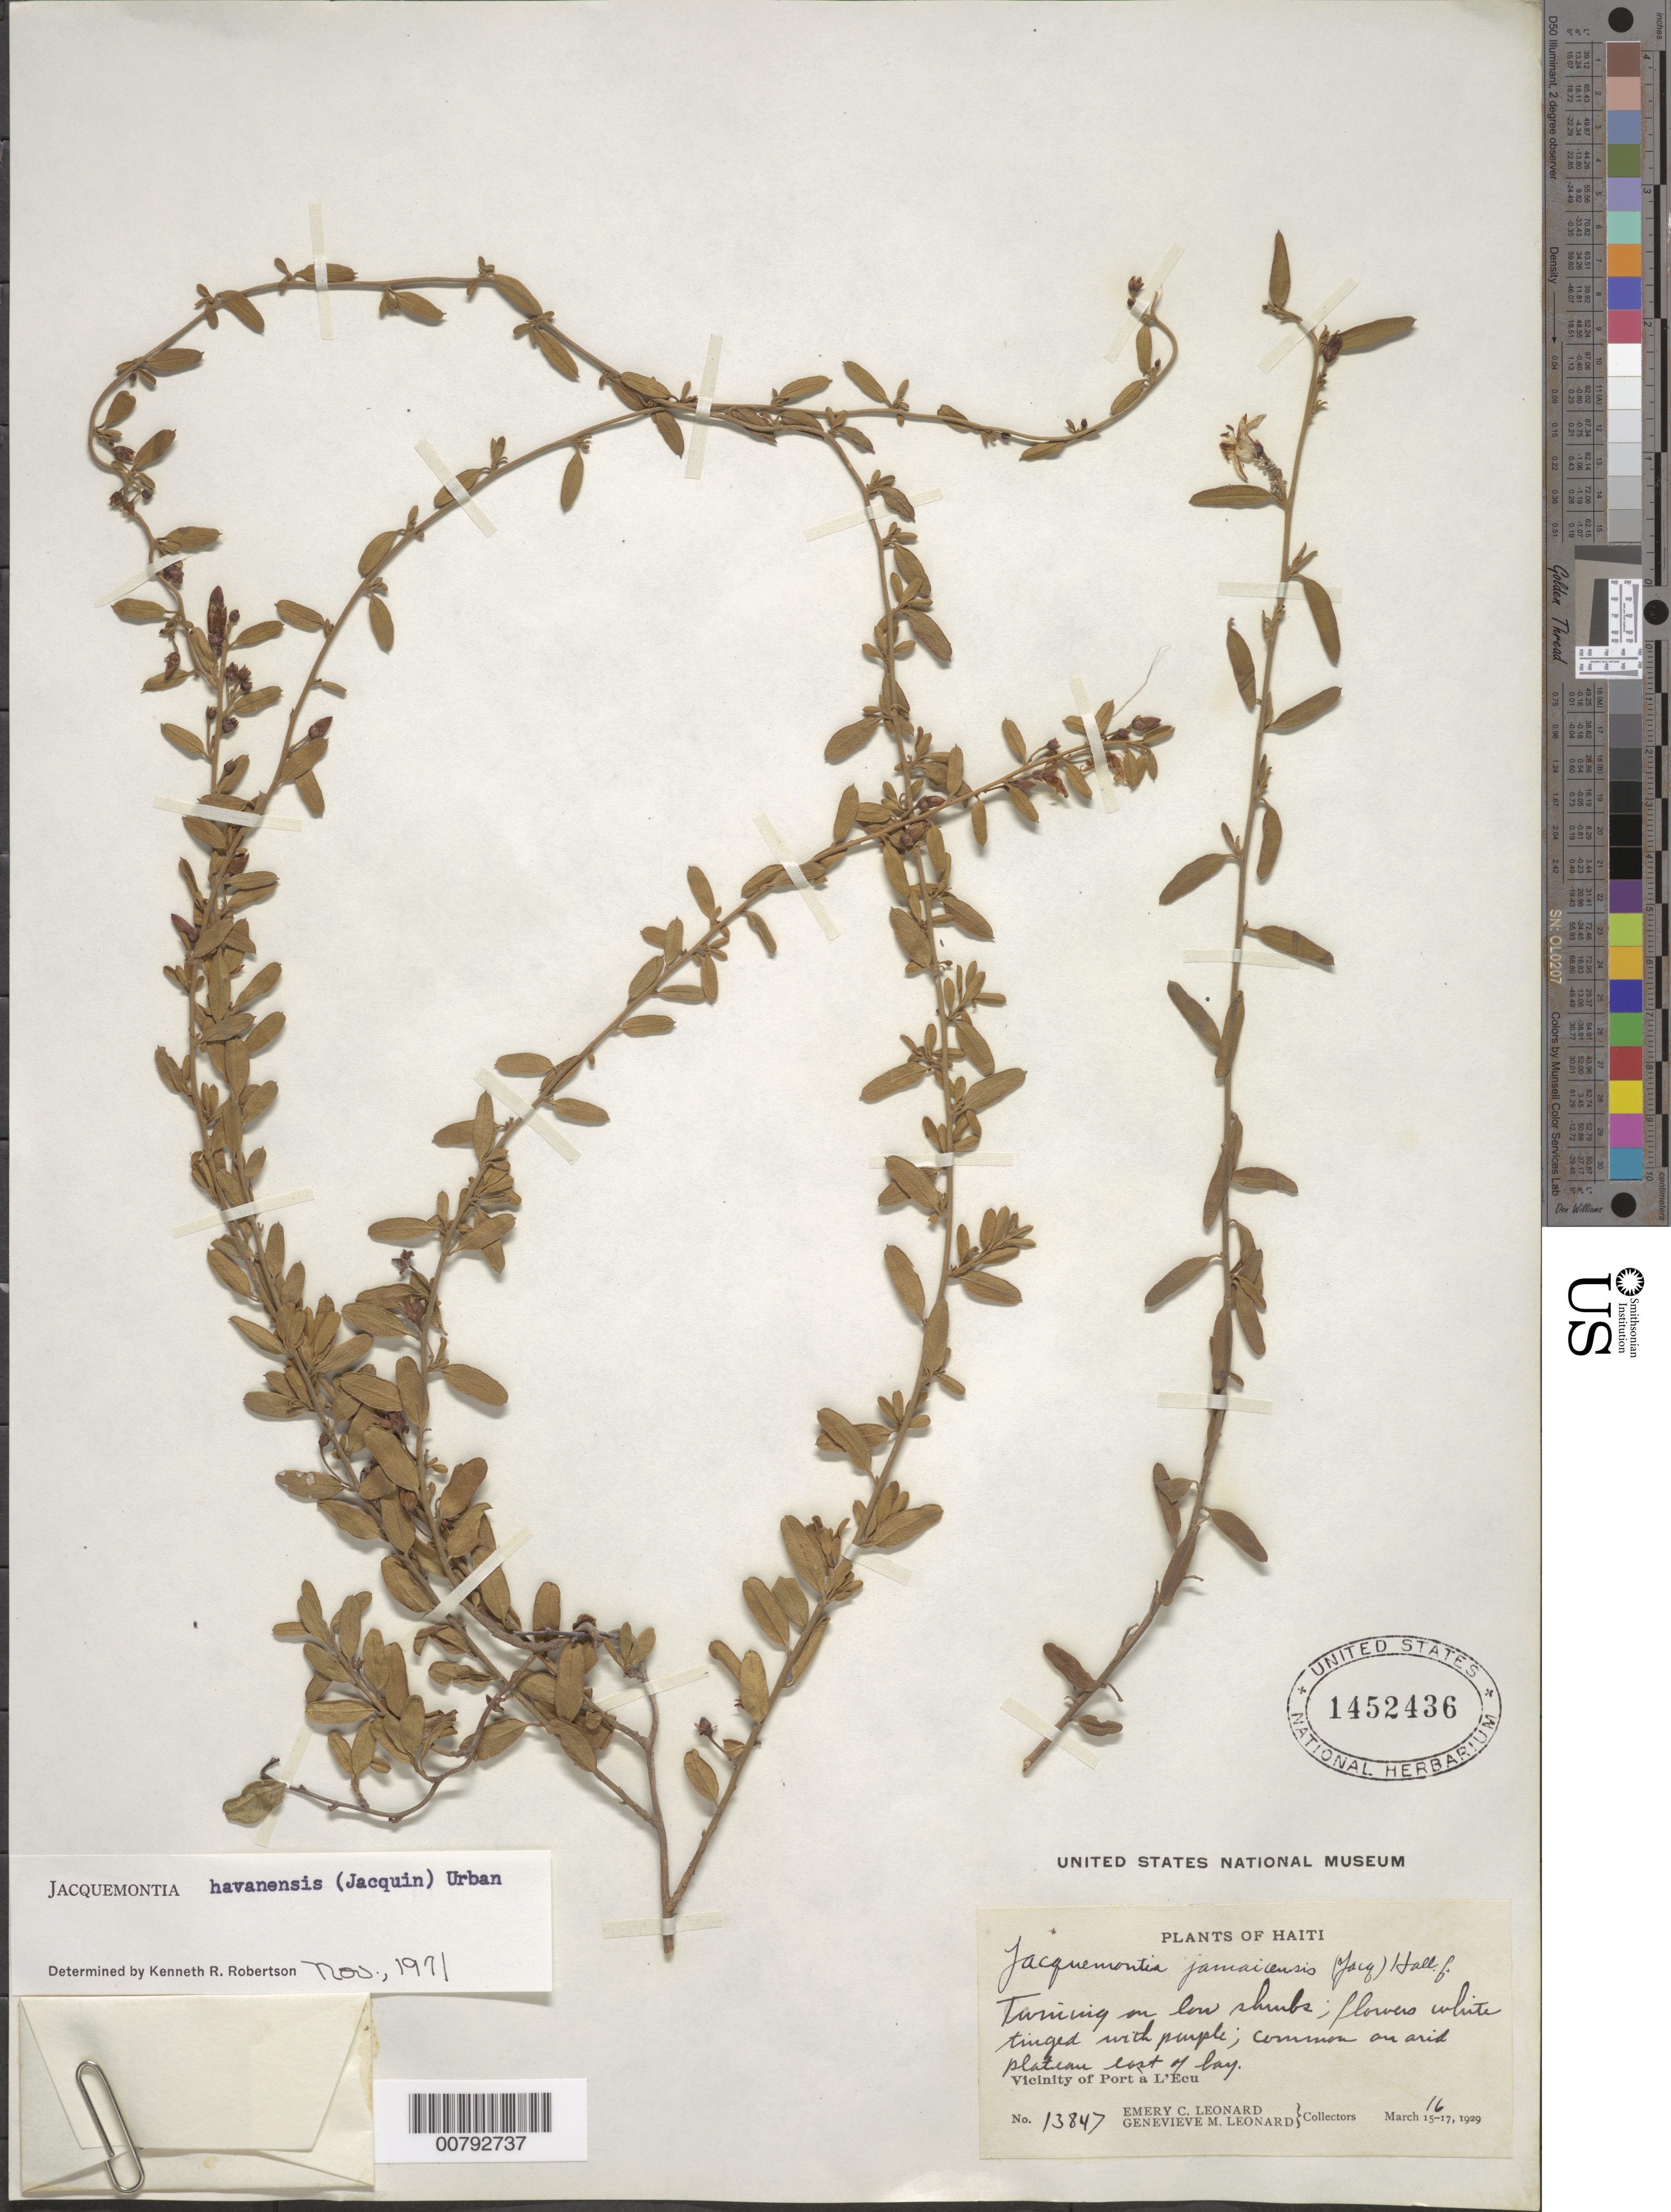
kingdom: Plantae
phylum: Tracheophyta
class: Magnoliopsida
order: Solanales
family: Convolvulaceae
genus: Jacquemontia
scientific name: Jacquemontia havanensis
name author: (Jacq.) Urb.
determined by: Robertson, K. R.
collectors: E. C. Leonard & G. M. Leonard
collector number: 13847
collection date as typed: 16 Mar 1929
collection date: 1929-03-16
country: Haiti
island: Hispaniola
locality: Vicinity of Port a L'Ecu, east of bay.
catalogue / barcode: US 1452436